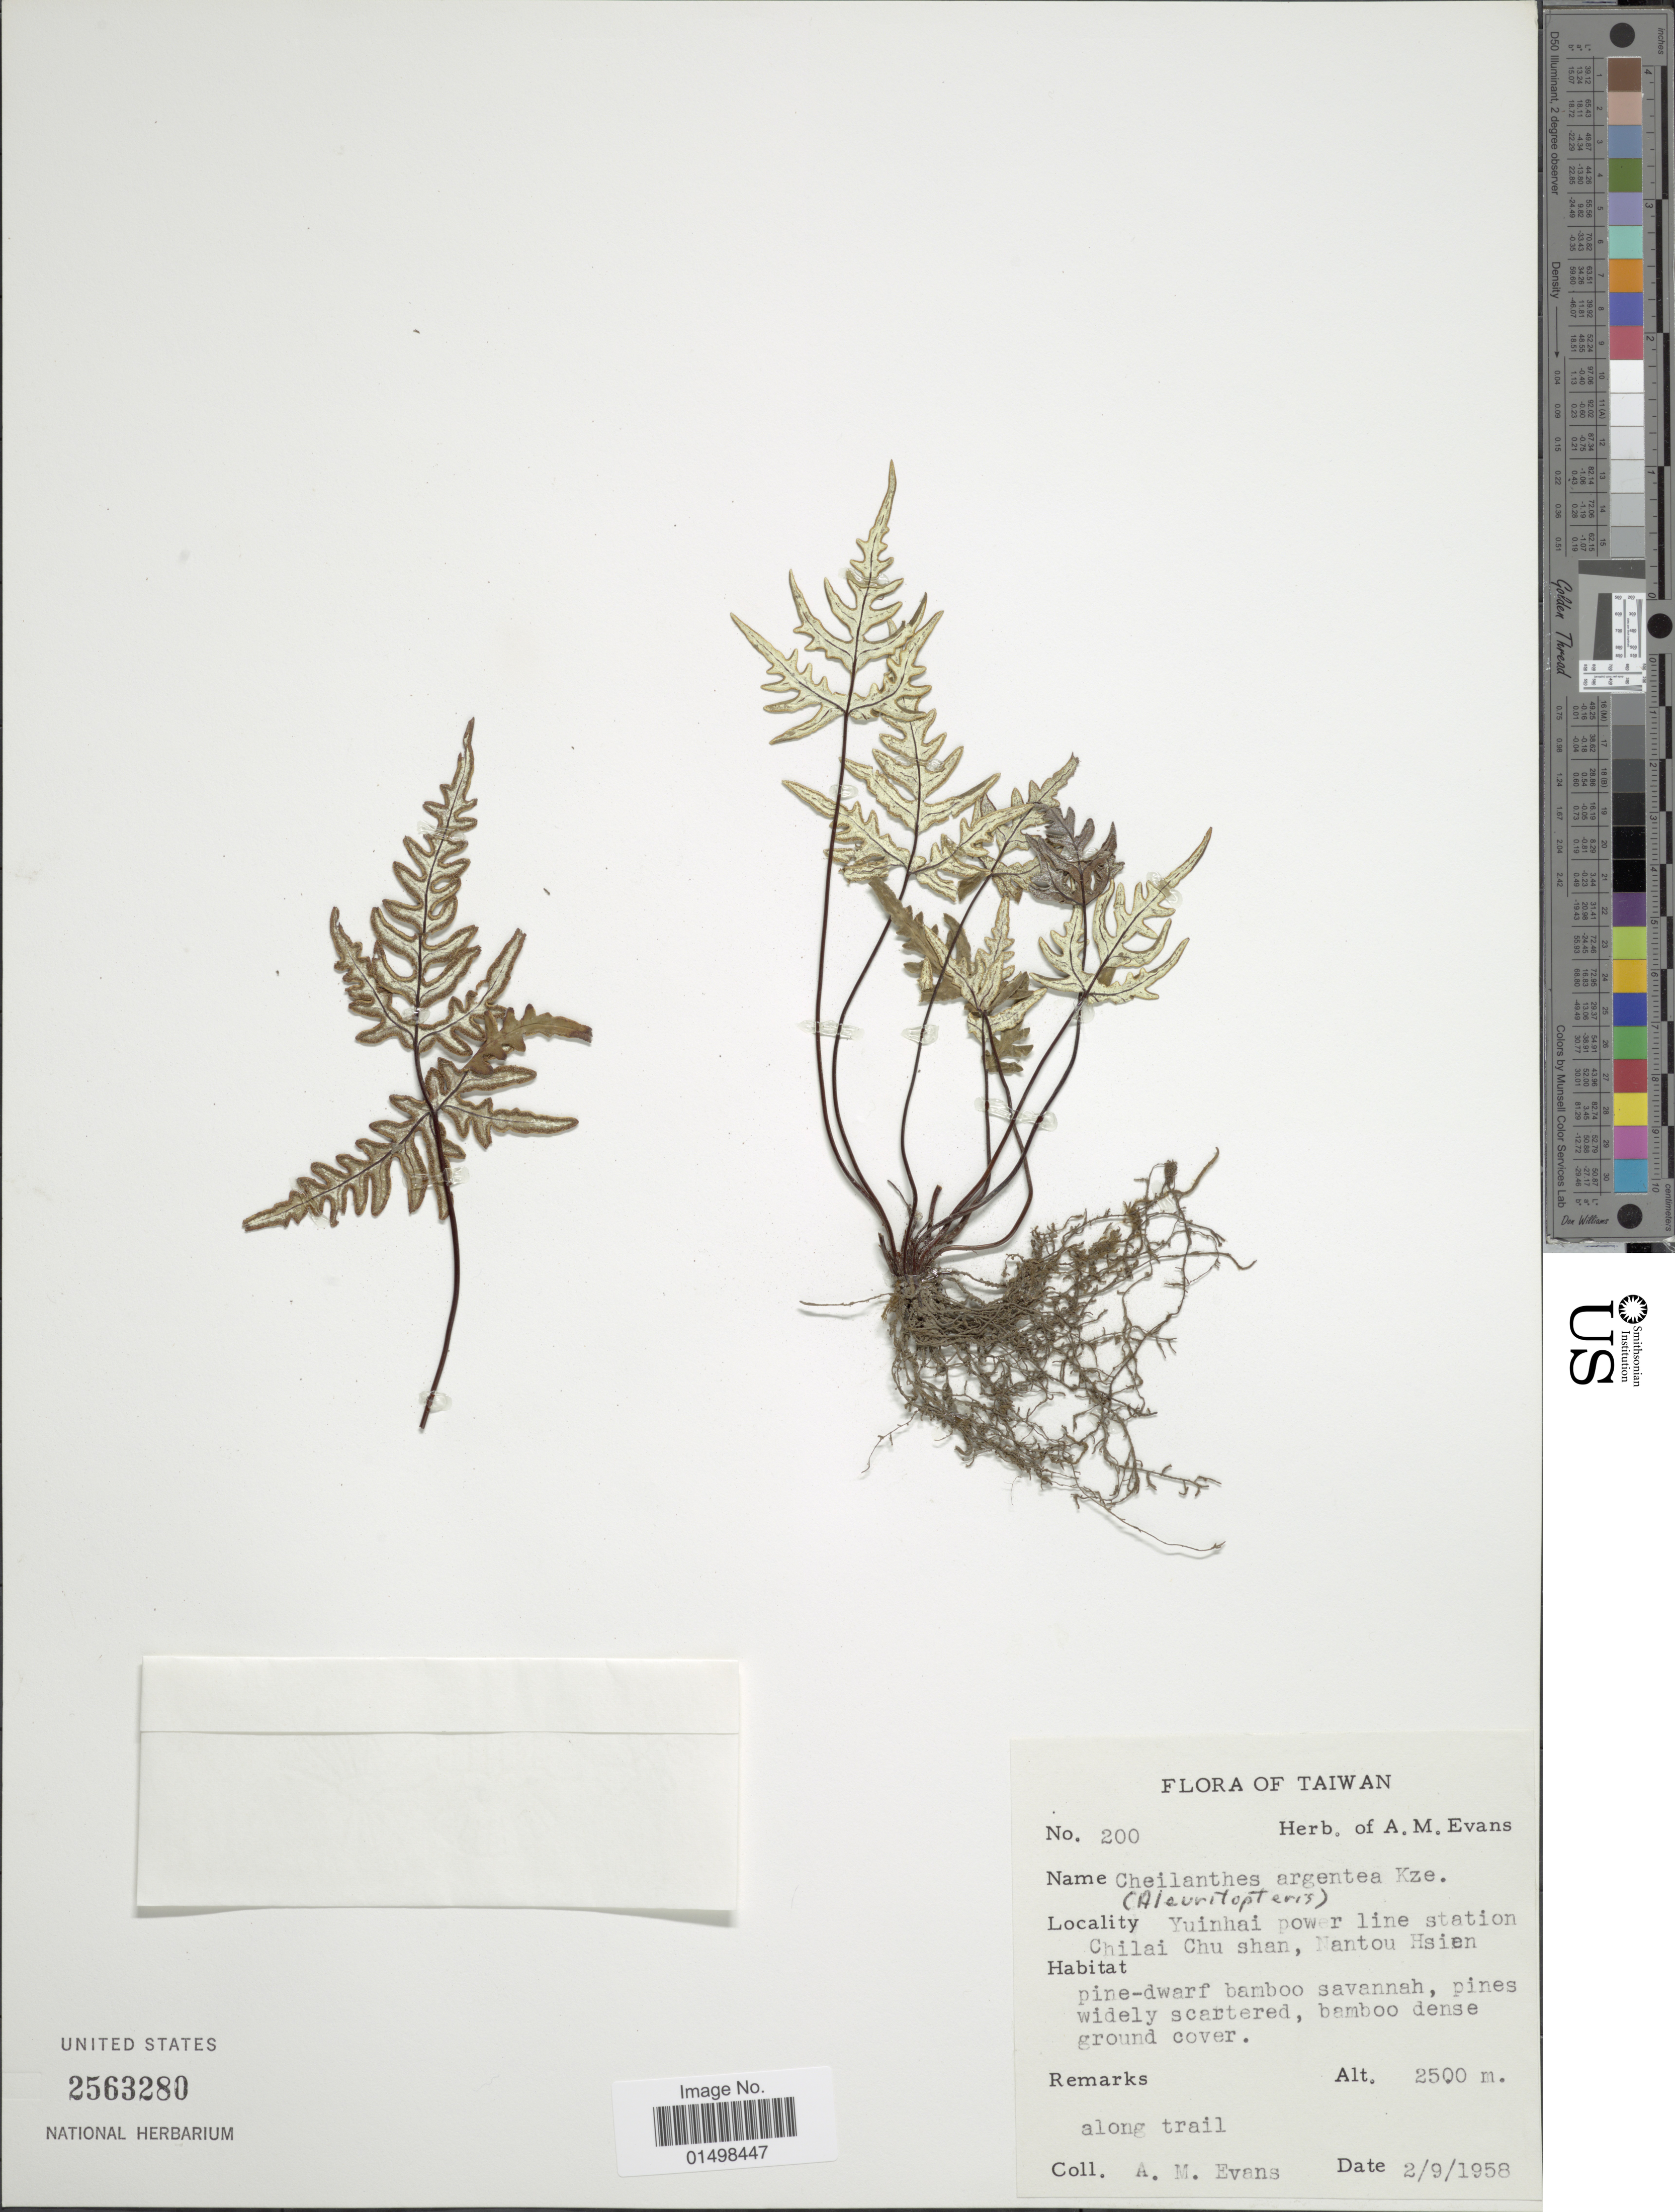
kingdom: Plantae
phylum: Tracheophyta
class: Polypodiopsida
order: Polypodiales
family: Pteridaceae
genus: Aleuritopteris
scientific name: Aleuritopteris argentea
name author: (S.G. Gmel.) Fée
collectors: A. M. Evans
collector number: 200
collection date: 1958-09-02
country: Taiwan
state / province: Nantou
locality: Flora of Taiwan, Yuinhai power line station Chilai Chu shan, Nantou Hsien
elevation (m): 2500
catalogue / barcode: US 2563280